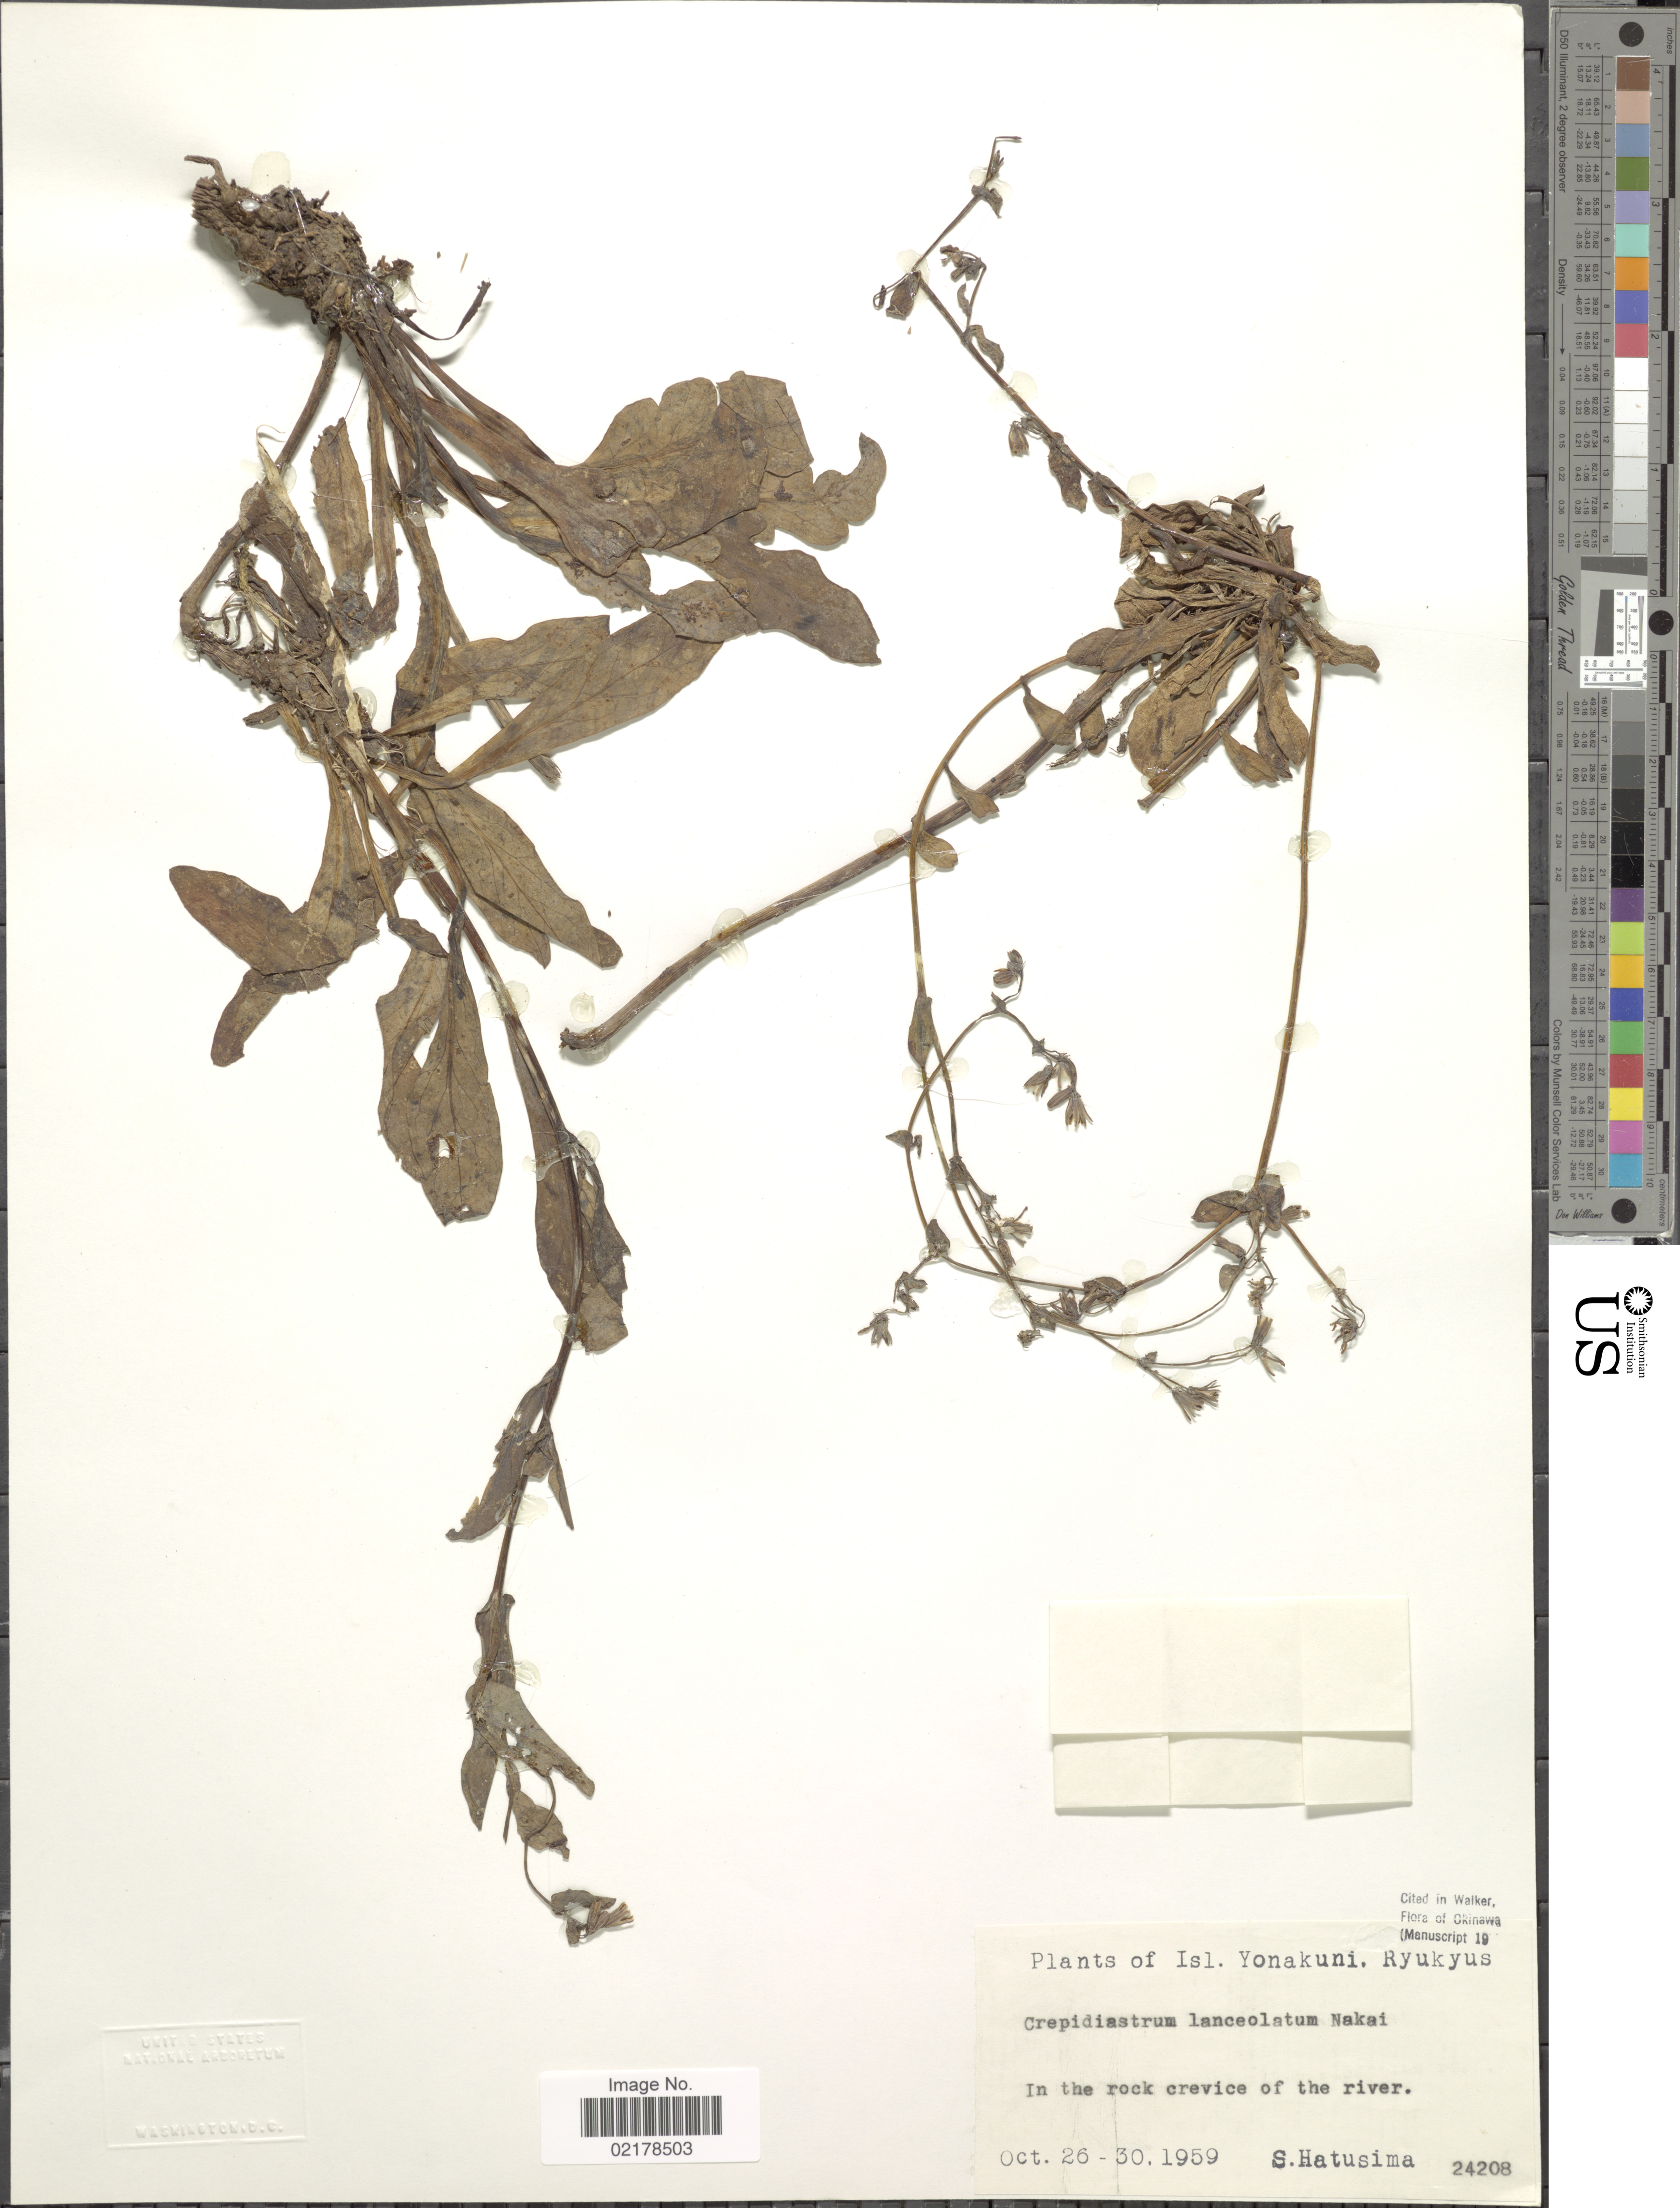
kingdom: Plantae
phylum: Tracheophyta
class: Magnoliopsida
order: Asterales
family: Asteraceae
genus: Crepidiastrum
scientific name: Crepidiastrum lanceolatum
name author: (Houtt.) Nakai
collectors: S. Hatusima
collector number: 24208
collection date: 1959-10-26/1959-10-30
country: Japan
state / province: Okinawa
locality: Isl Yonakuni, Ryukyus, In the rock crevice of the river